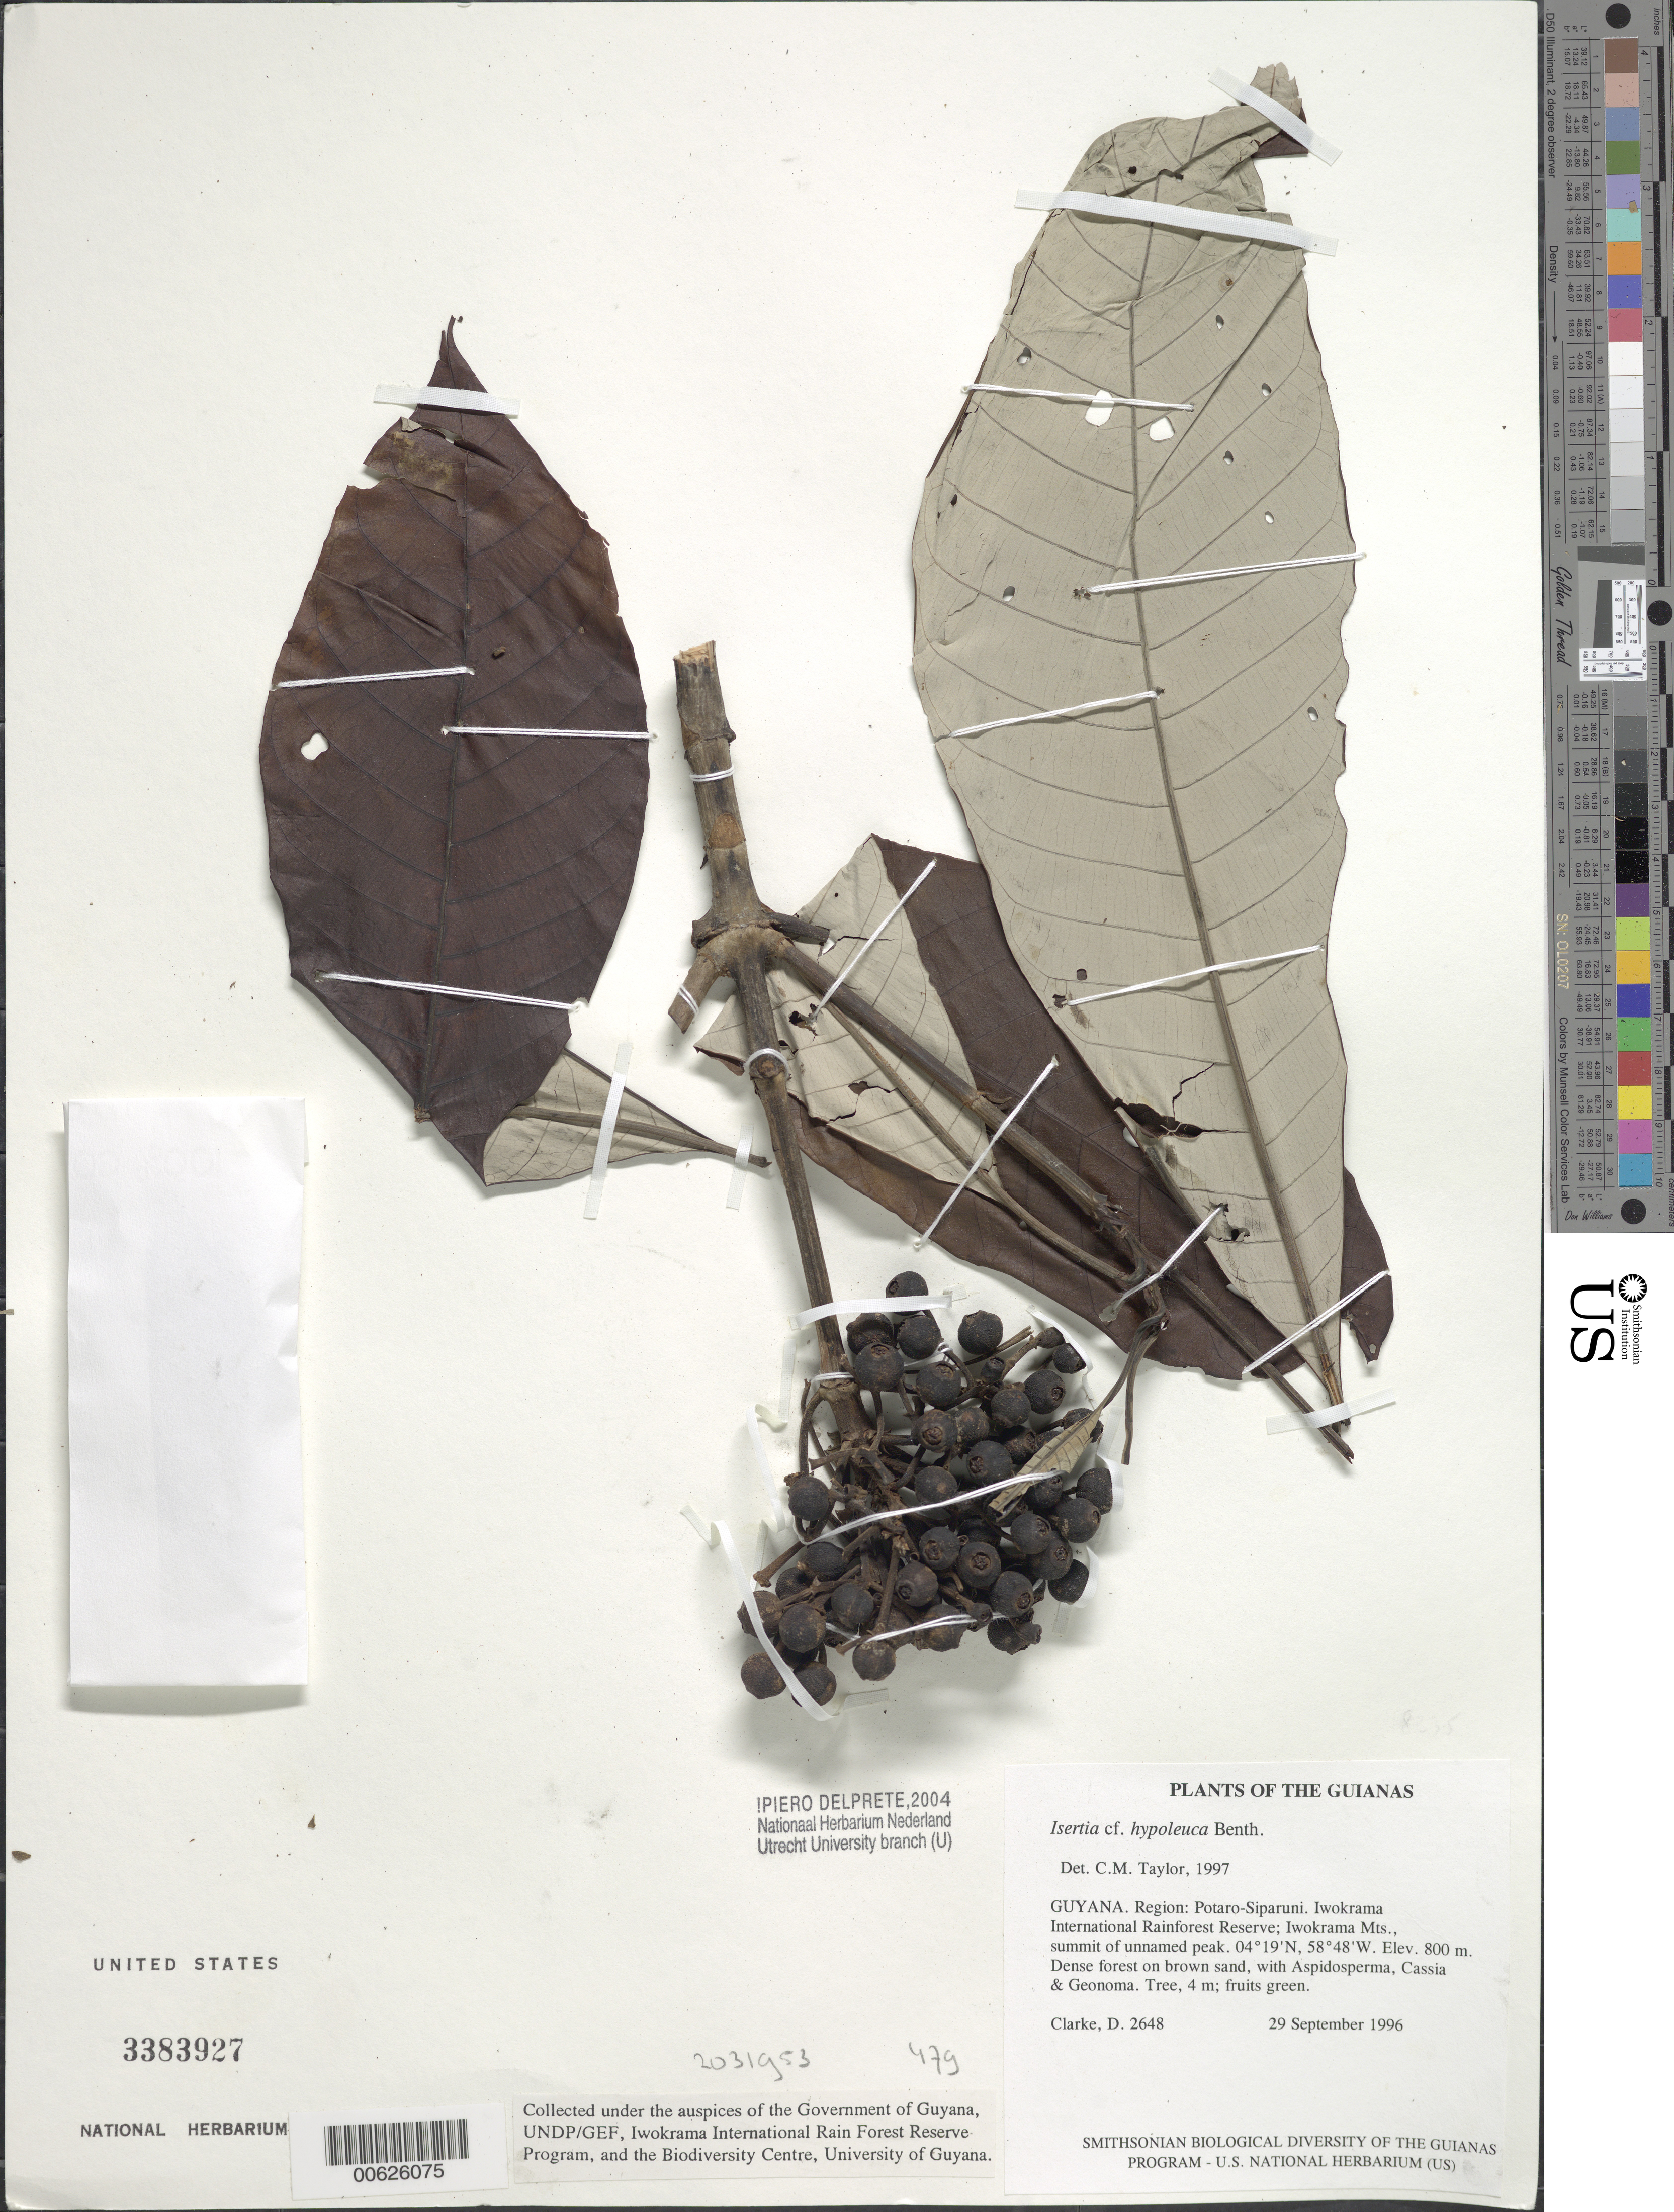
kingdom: Plantae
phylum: Tracheophyta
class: Magnoliopsida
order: Gentianales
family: Rubiaceae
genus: Isertia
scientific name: Isertia hypoleuca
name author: Benth.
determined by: Taylor, Charlotte M.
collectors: H. D. Clarke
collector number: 2648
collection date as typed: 29 September 1996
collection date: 1996-09-29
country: Guyana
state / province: Potaro-Siparuni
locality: Iwokrama International Rainforest Reserve; Iwokrama Mts., summit of unnamed peak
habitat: Dense forest on brown sand, with Aspidosperma, Cassia & Geonoma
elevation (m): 800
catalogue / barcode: US 3383927